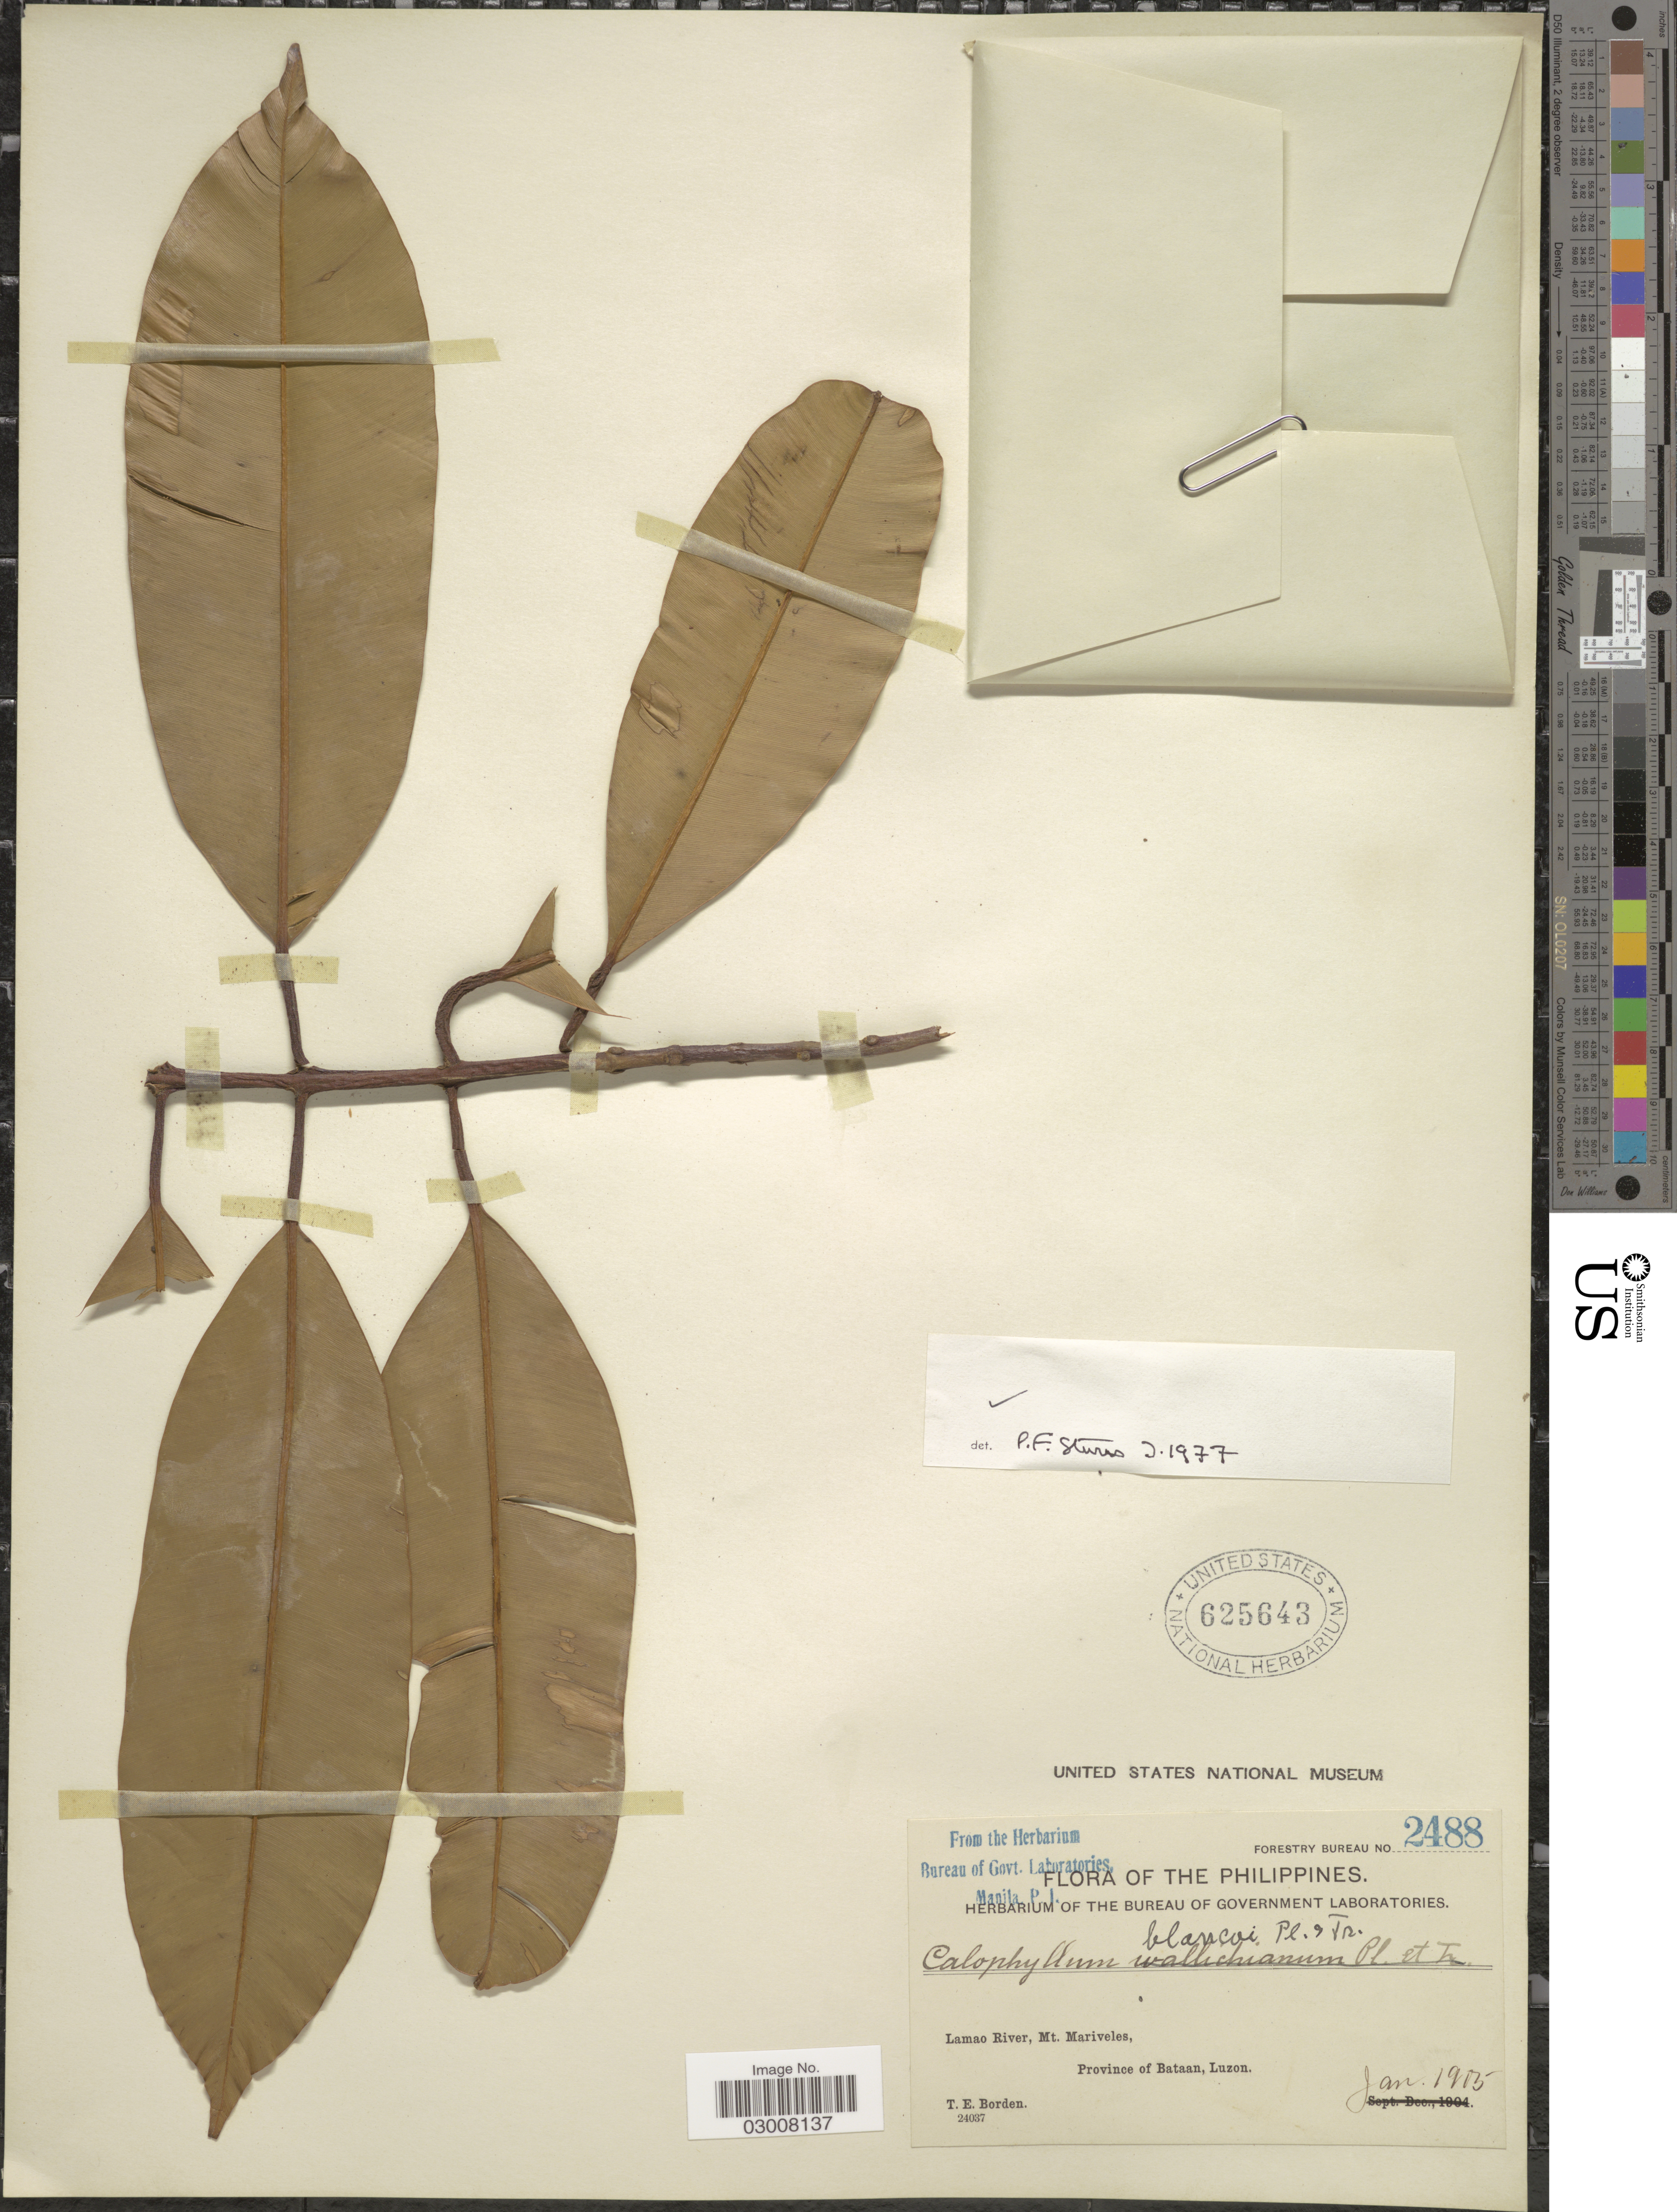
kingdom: Plantae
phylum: Tracheophyta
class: Magnoliopsida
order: Malpighiales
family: Calophyllaceae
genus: Calophyllum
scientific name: Calophyllum blancoi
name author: Planch. & Triana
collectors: T. E. Borden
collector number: Forestry Bureau 2488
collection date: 1905-01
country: Philippines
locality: Lamao River, Mt. Mariveles, Province of Bataan, Luzon.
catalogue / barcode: US 625643